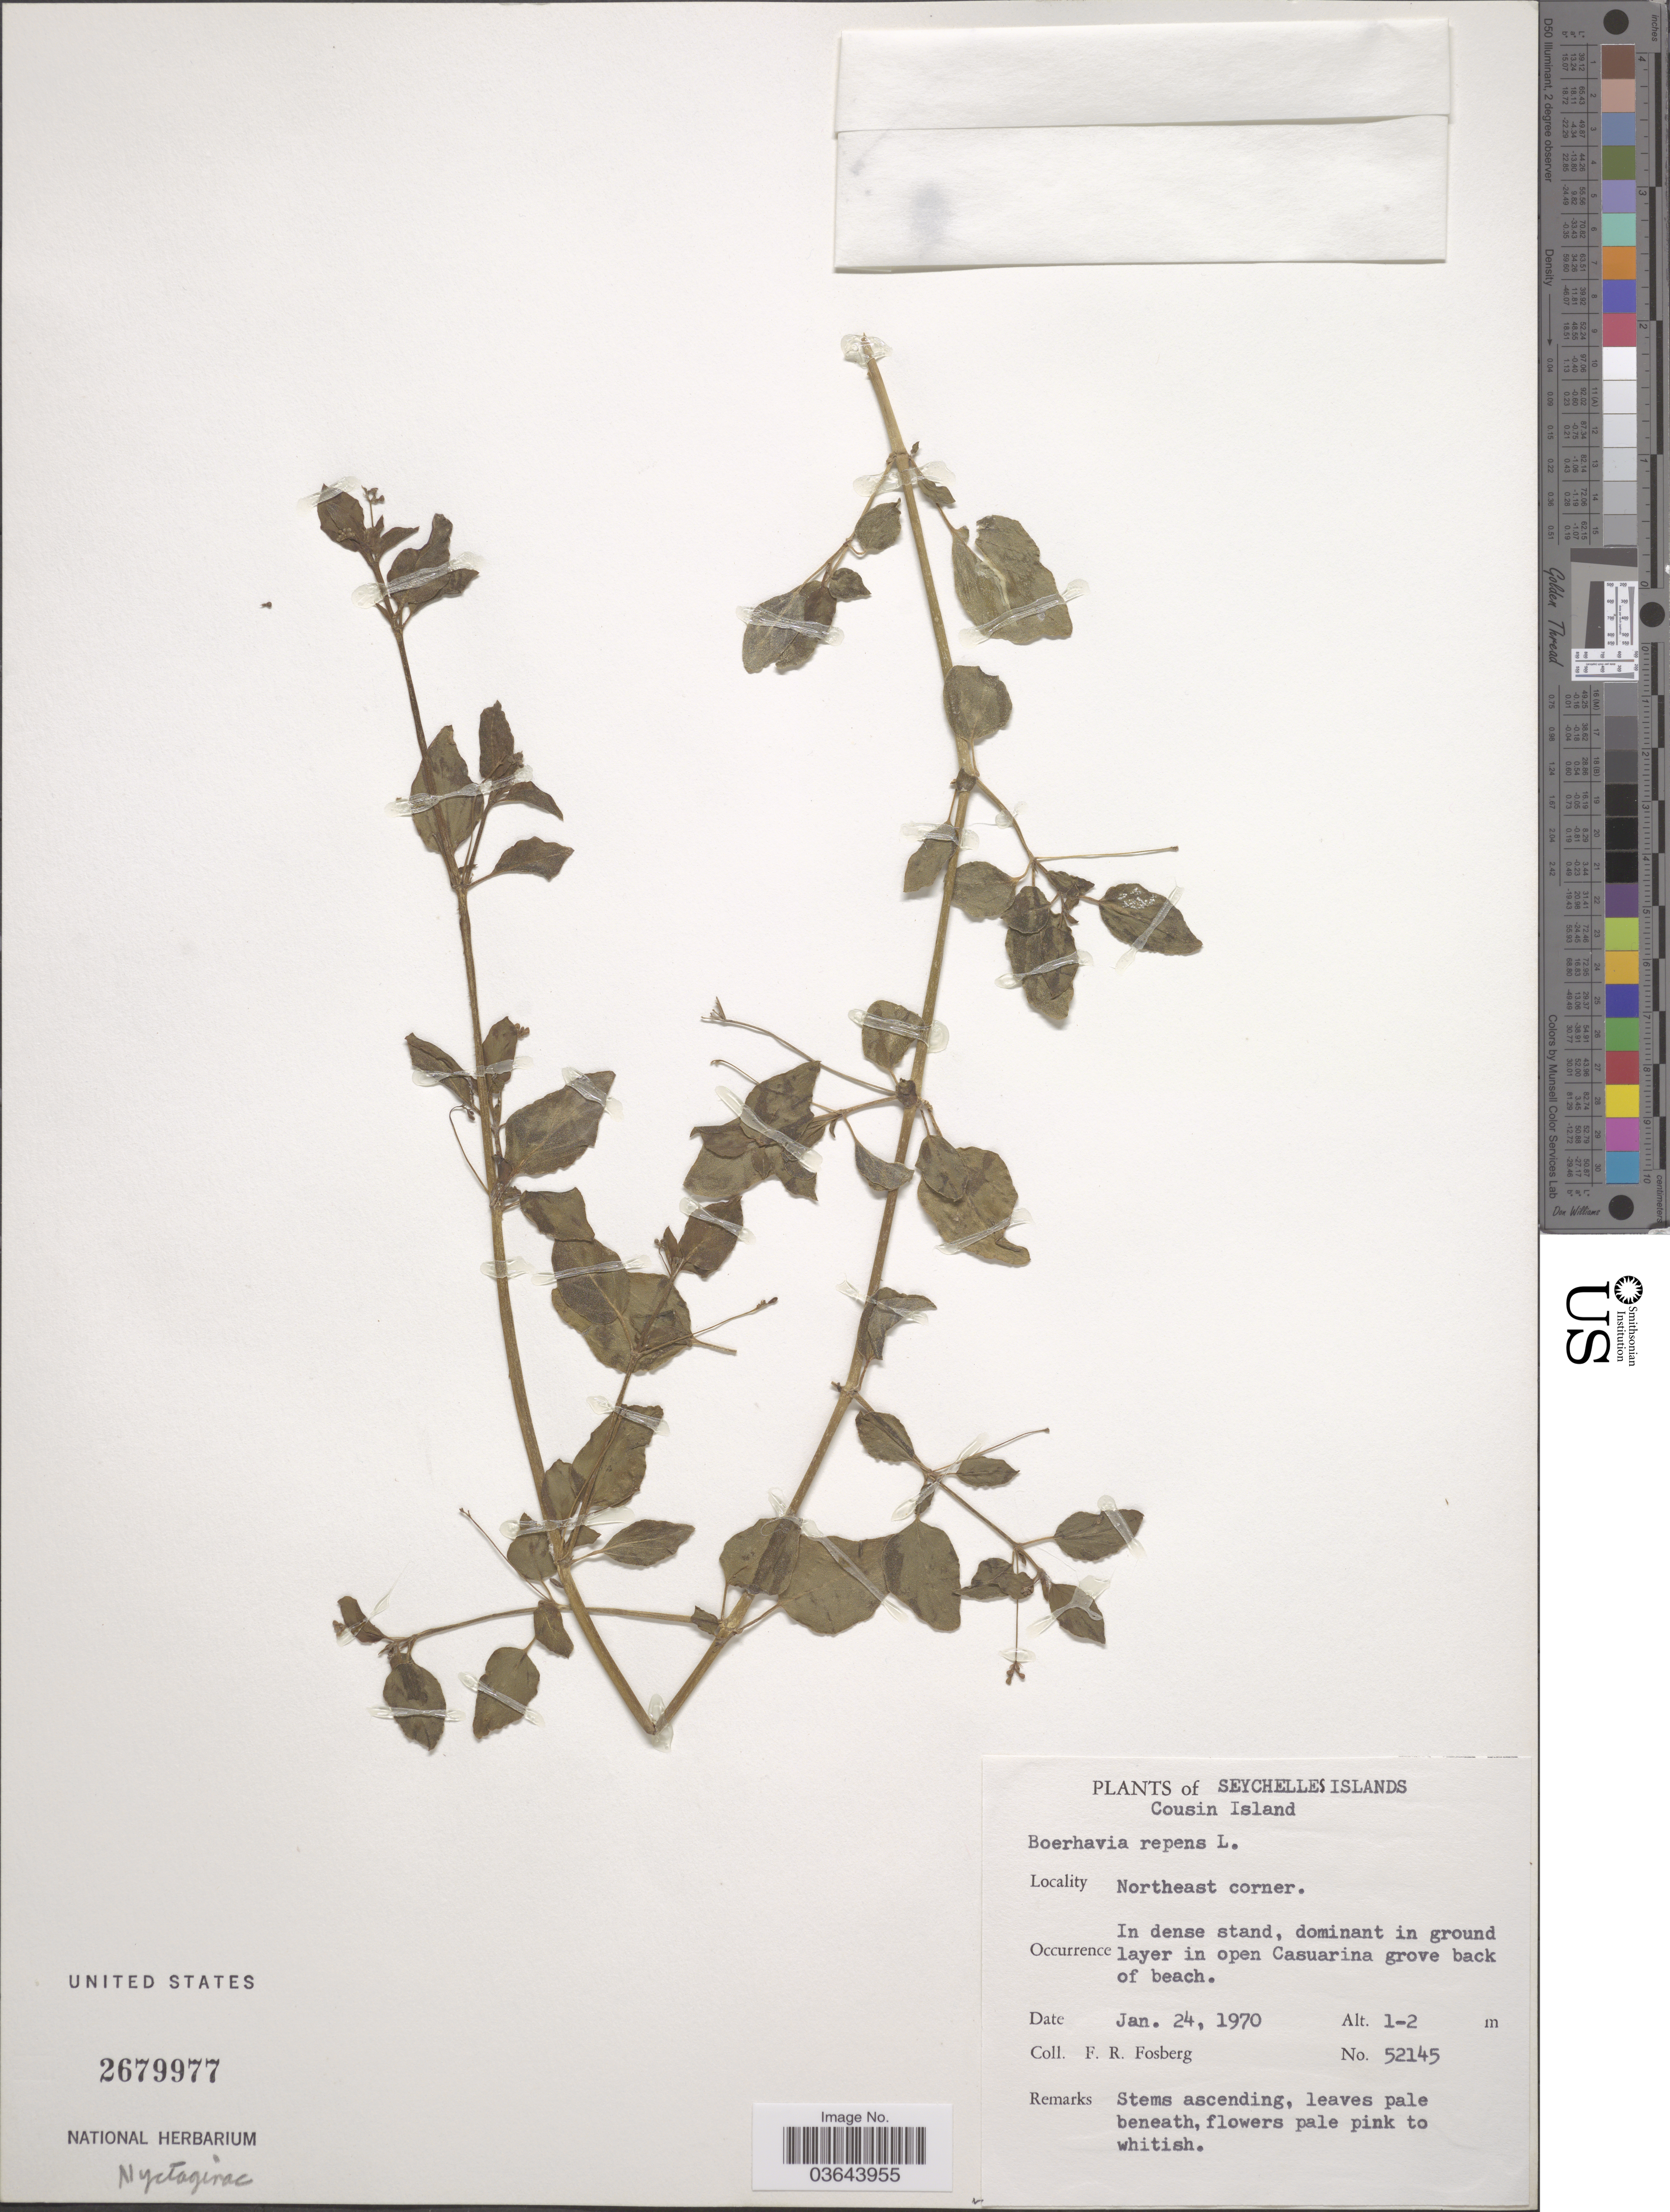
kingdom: Plantae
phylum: Tracheophyta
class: Magnoliopsida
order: Caryophyllales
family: Nyctaginaceae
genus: Boerhavia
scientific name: Boerhavia repens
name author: L.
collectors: F. R. Fosberg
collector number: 52145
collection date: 1970-01-24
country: Seychelles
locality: Cousin Island. Northeast corner.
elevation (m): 1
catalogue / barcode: US 2679977